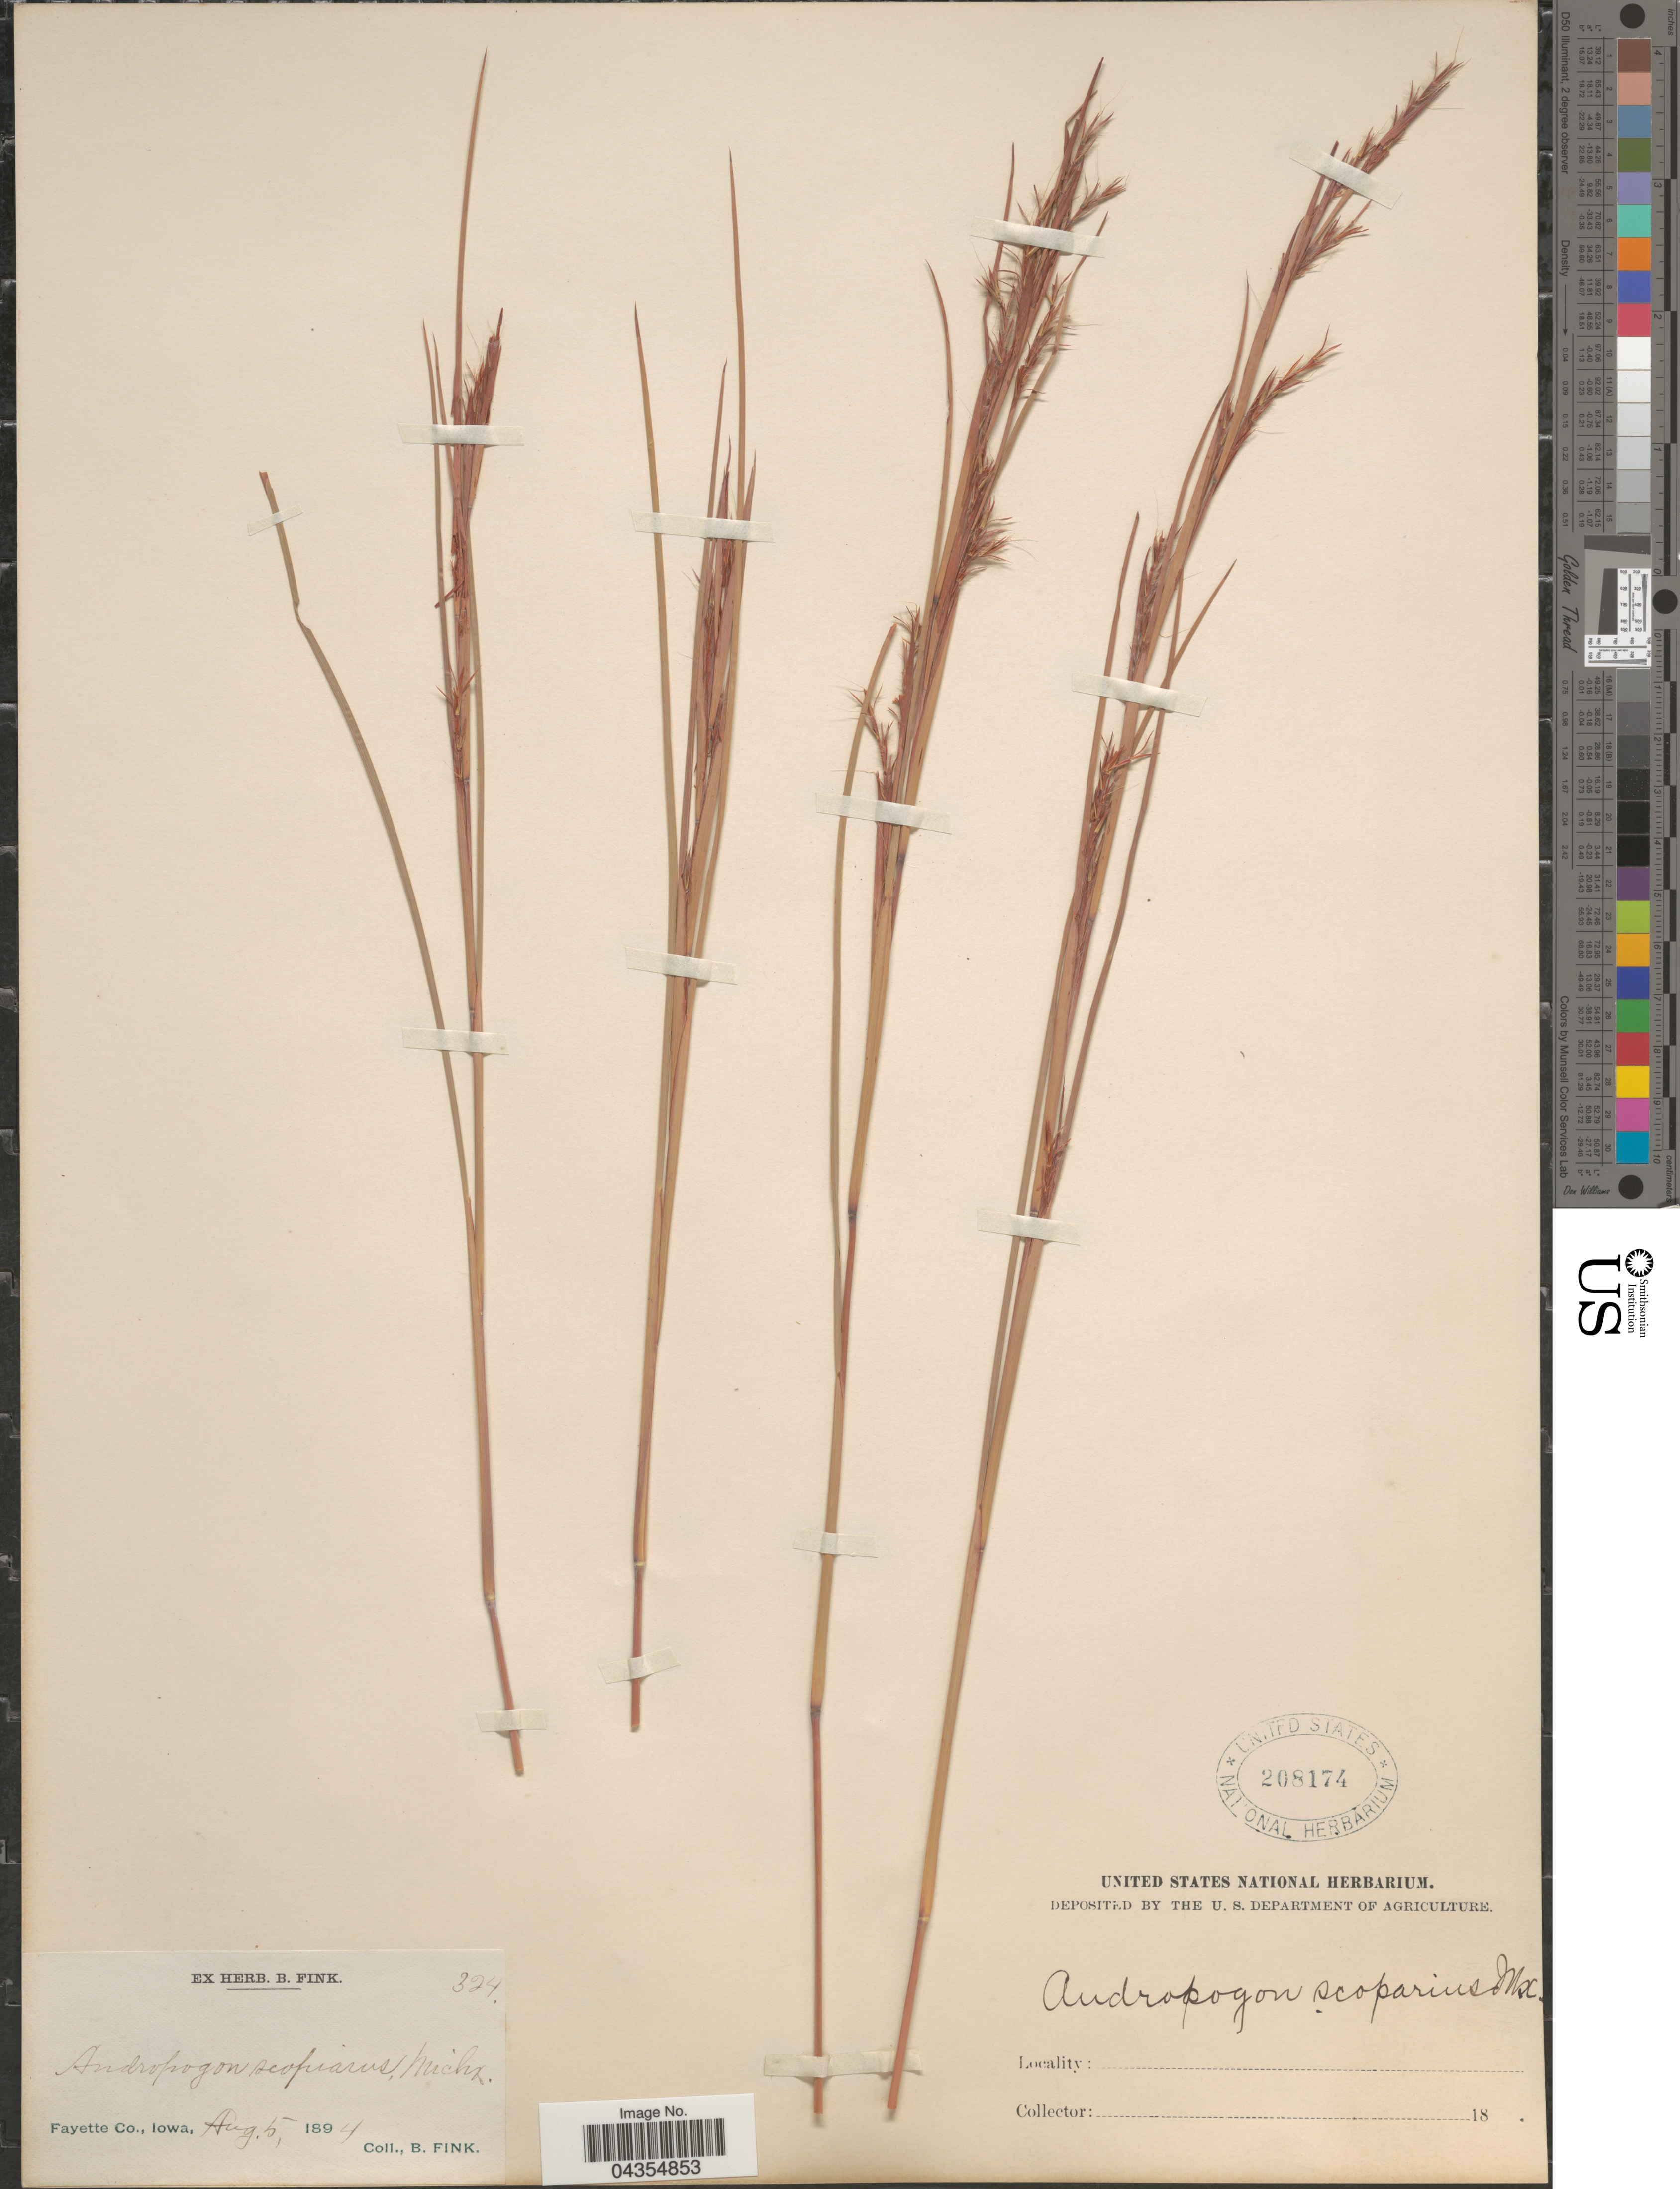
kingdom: Plantae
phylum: Tracheophyta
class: Liliopsida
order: Poales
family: Poaceae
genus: Schizachyrium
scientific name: Schizachyrium sanguineum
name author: (Retz.) Alston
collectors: B. Fink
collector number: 324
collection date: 1894-08-05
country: United States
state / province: Iowa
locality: Fayette Co.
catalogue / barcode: US 208174